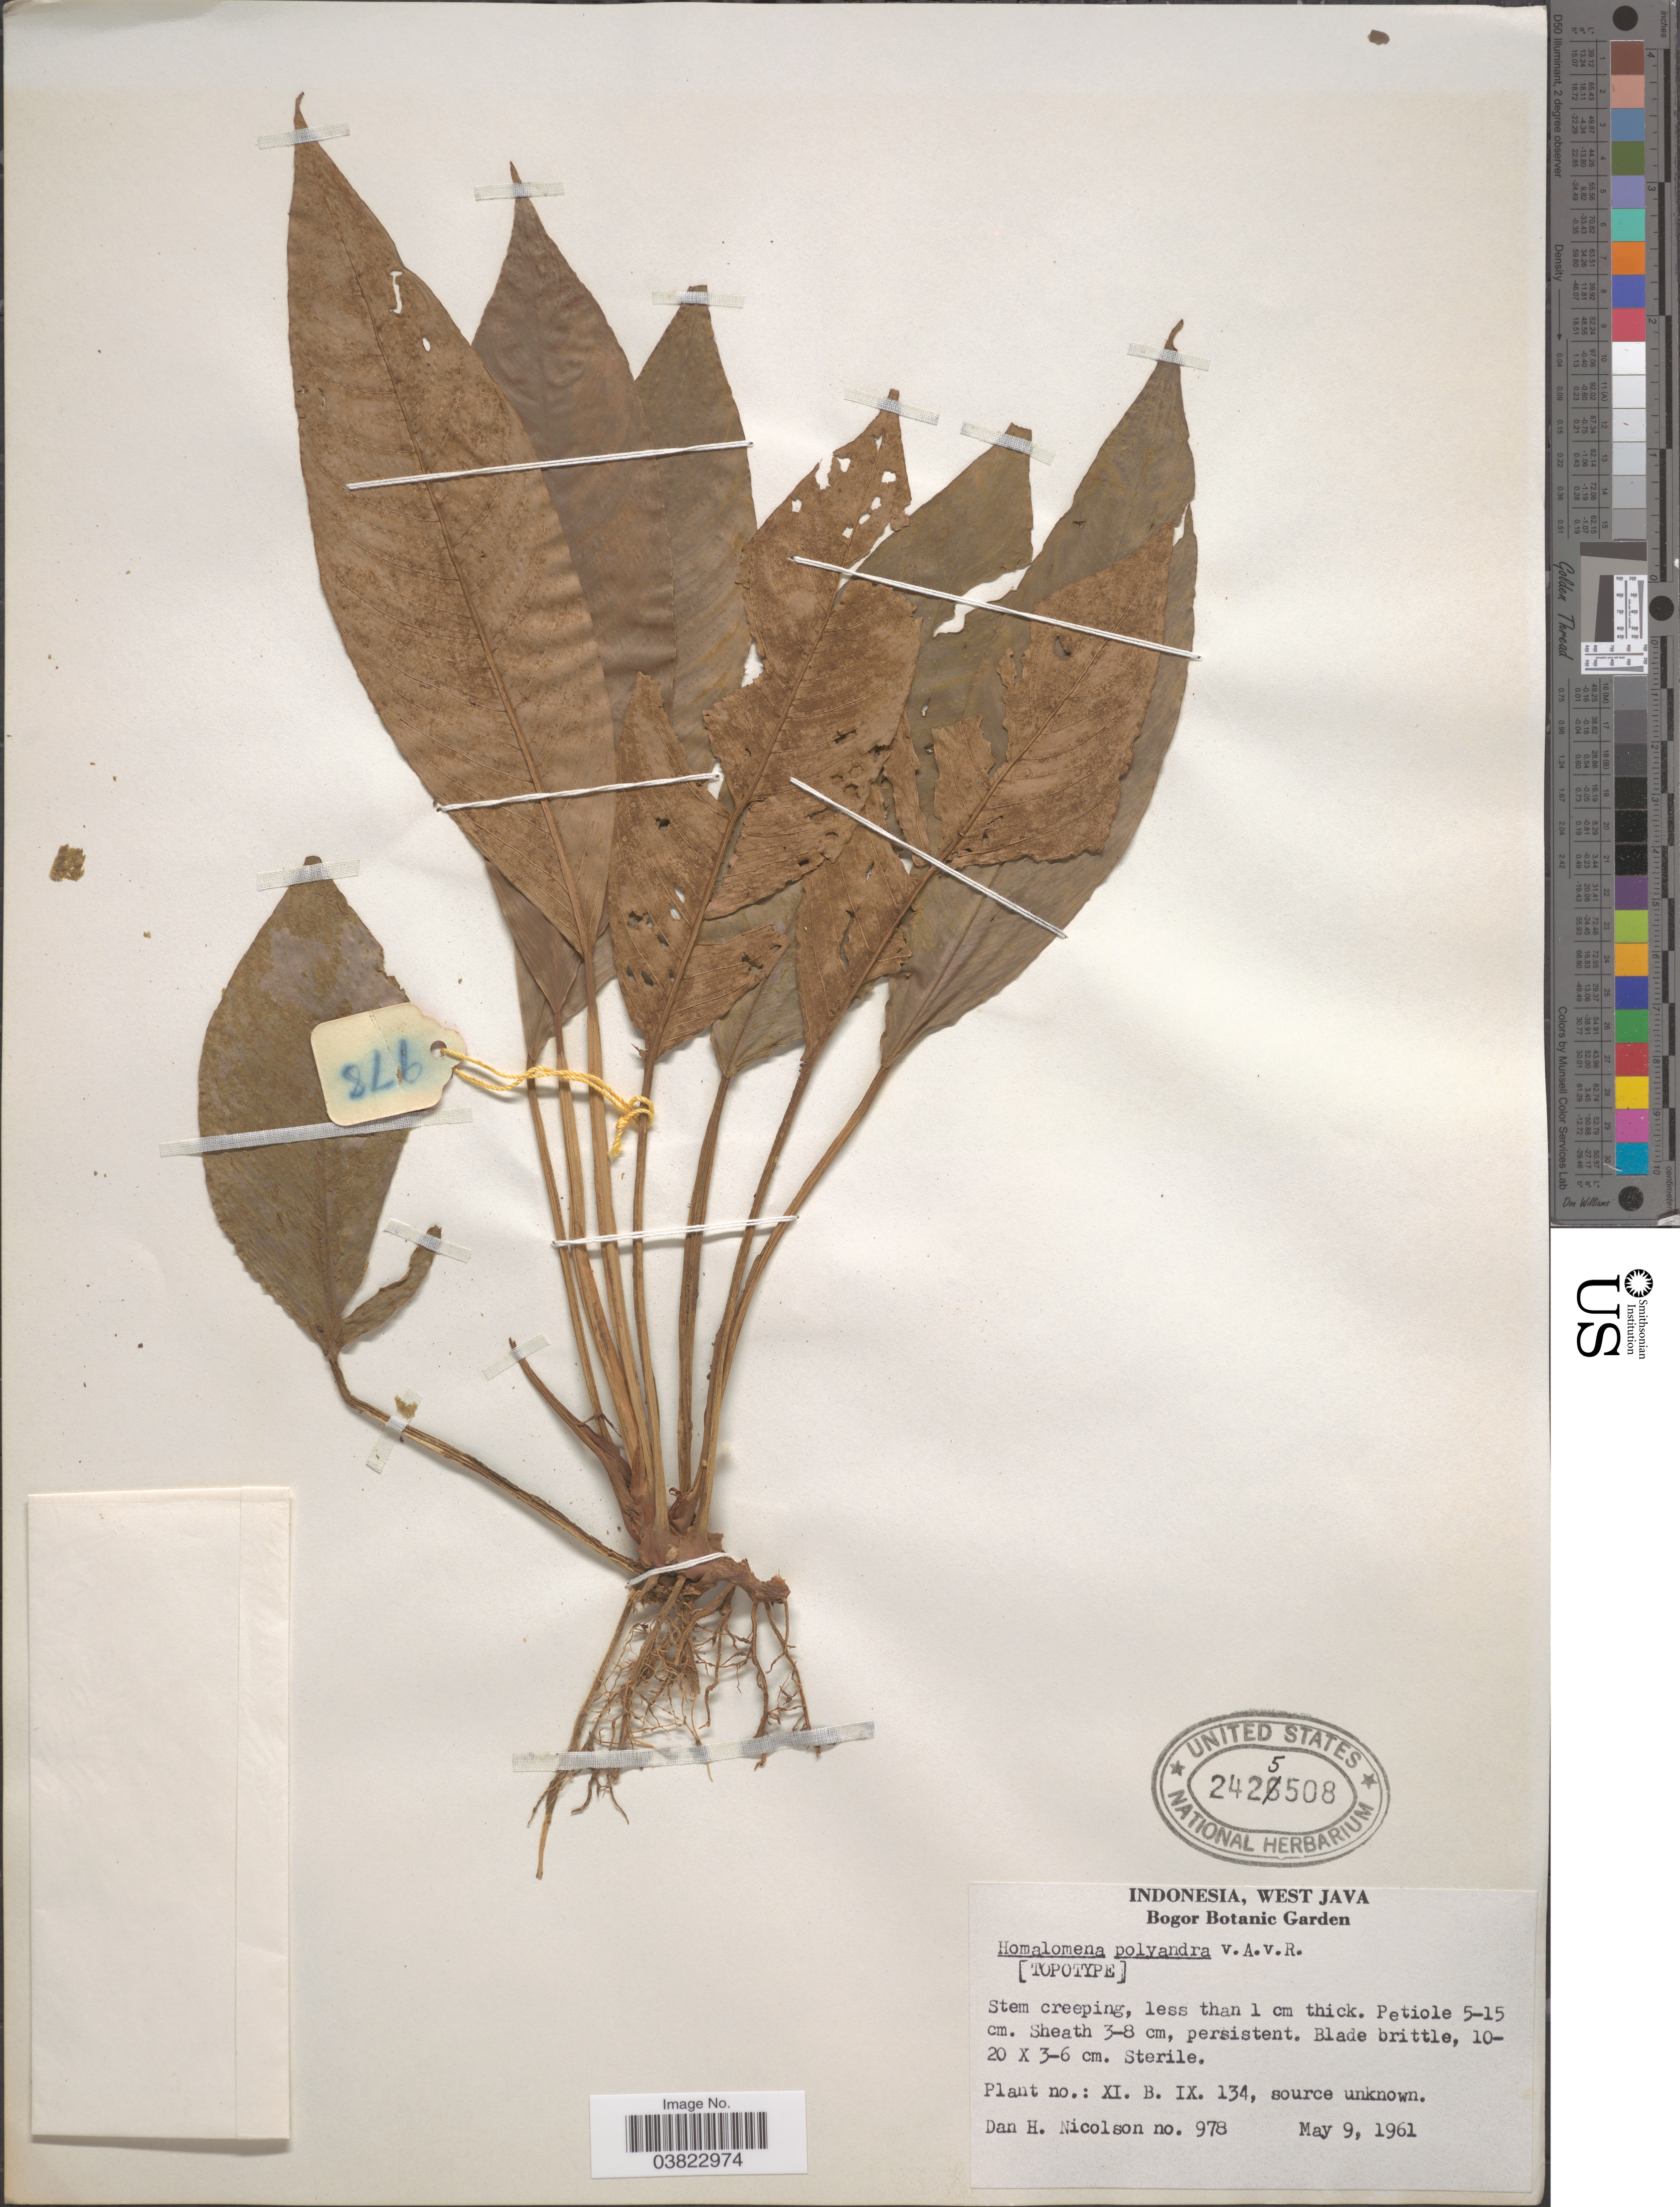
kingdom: Plantae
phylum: Tracheophyta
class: Liliopsida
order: Alismatales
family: Araceae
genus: Homalomena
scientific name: Homalomena polyandra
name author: Alderw.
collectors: D. H. Nicolson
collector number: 978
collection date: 1961-05-09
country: Indonesia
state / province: Java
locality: West Java. Bogor Botanic Garden.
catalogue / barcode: US 2425508